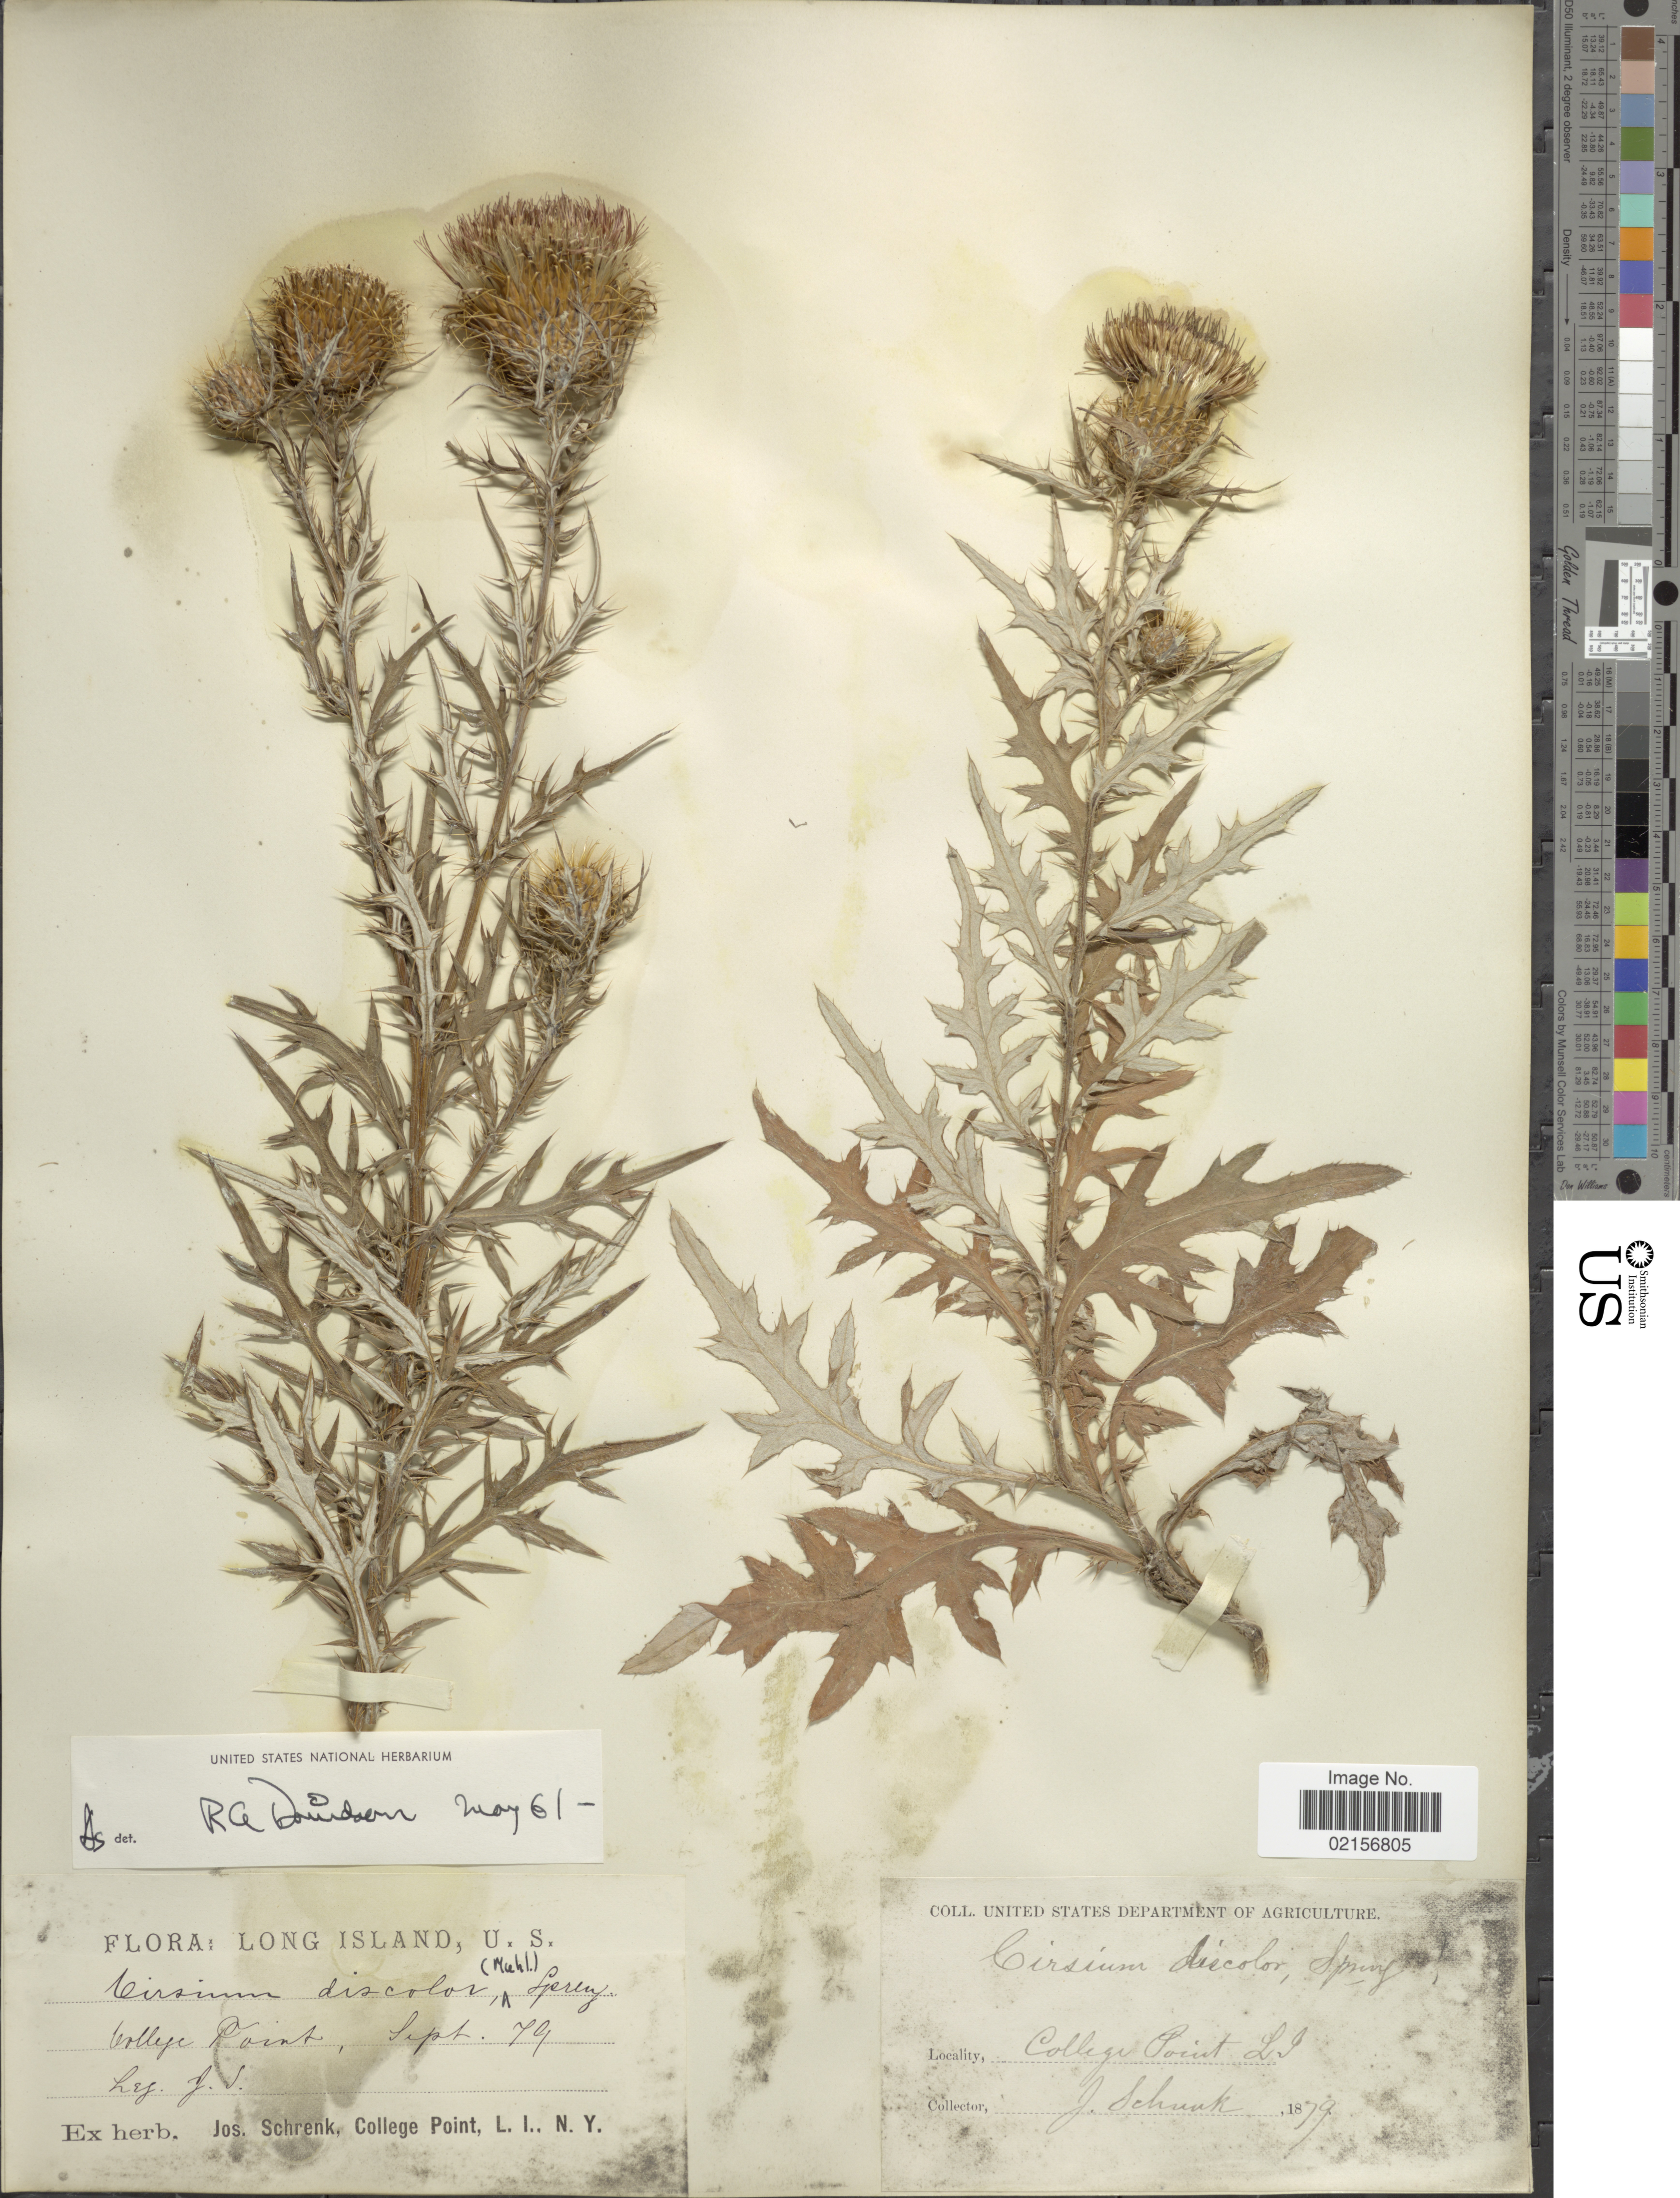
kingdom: Plantae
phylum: Tracheophyta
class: Magnoliopsida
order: Asterales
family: Asteraceae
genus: Cirsium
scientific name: Cirsium discolor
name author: (Muhl. ex Willd.) Spreng.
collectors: J. Schrenk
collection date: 1879-09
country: United States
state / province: New York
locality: College Point, Long Island